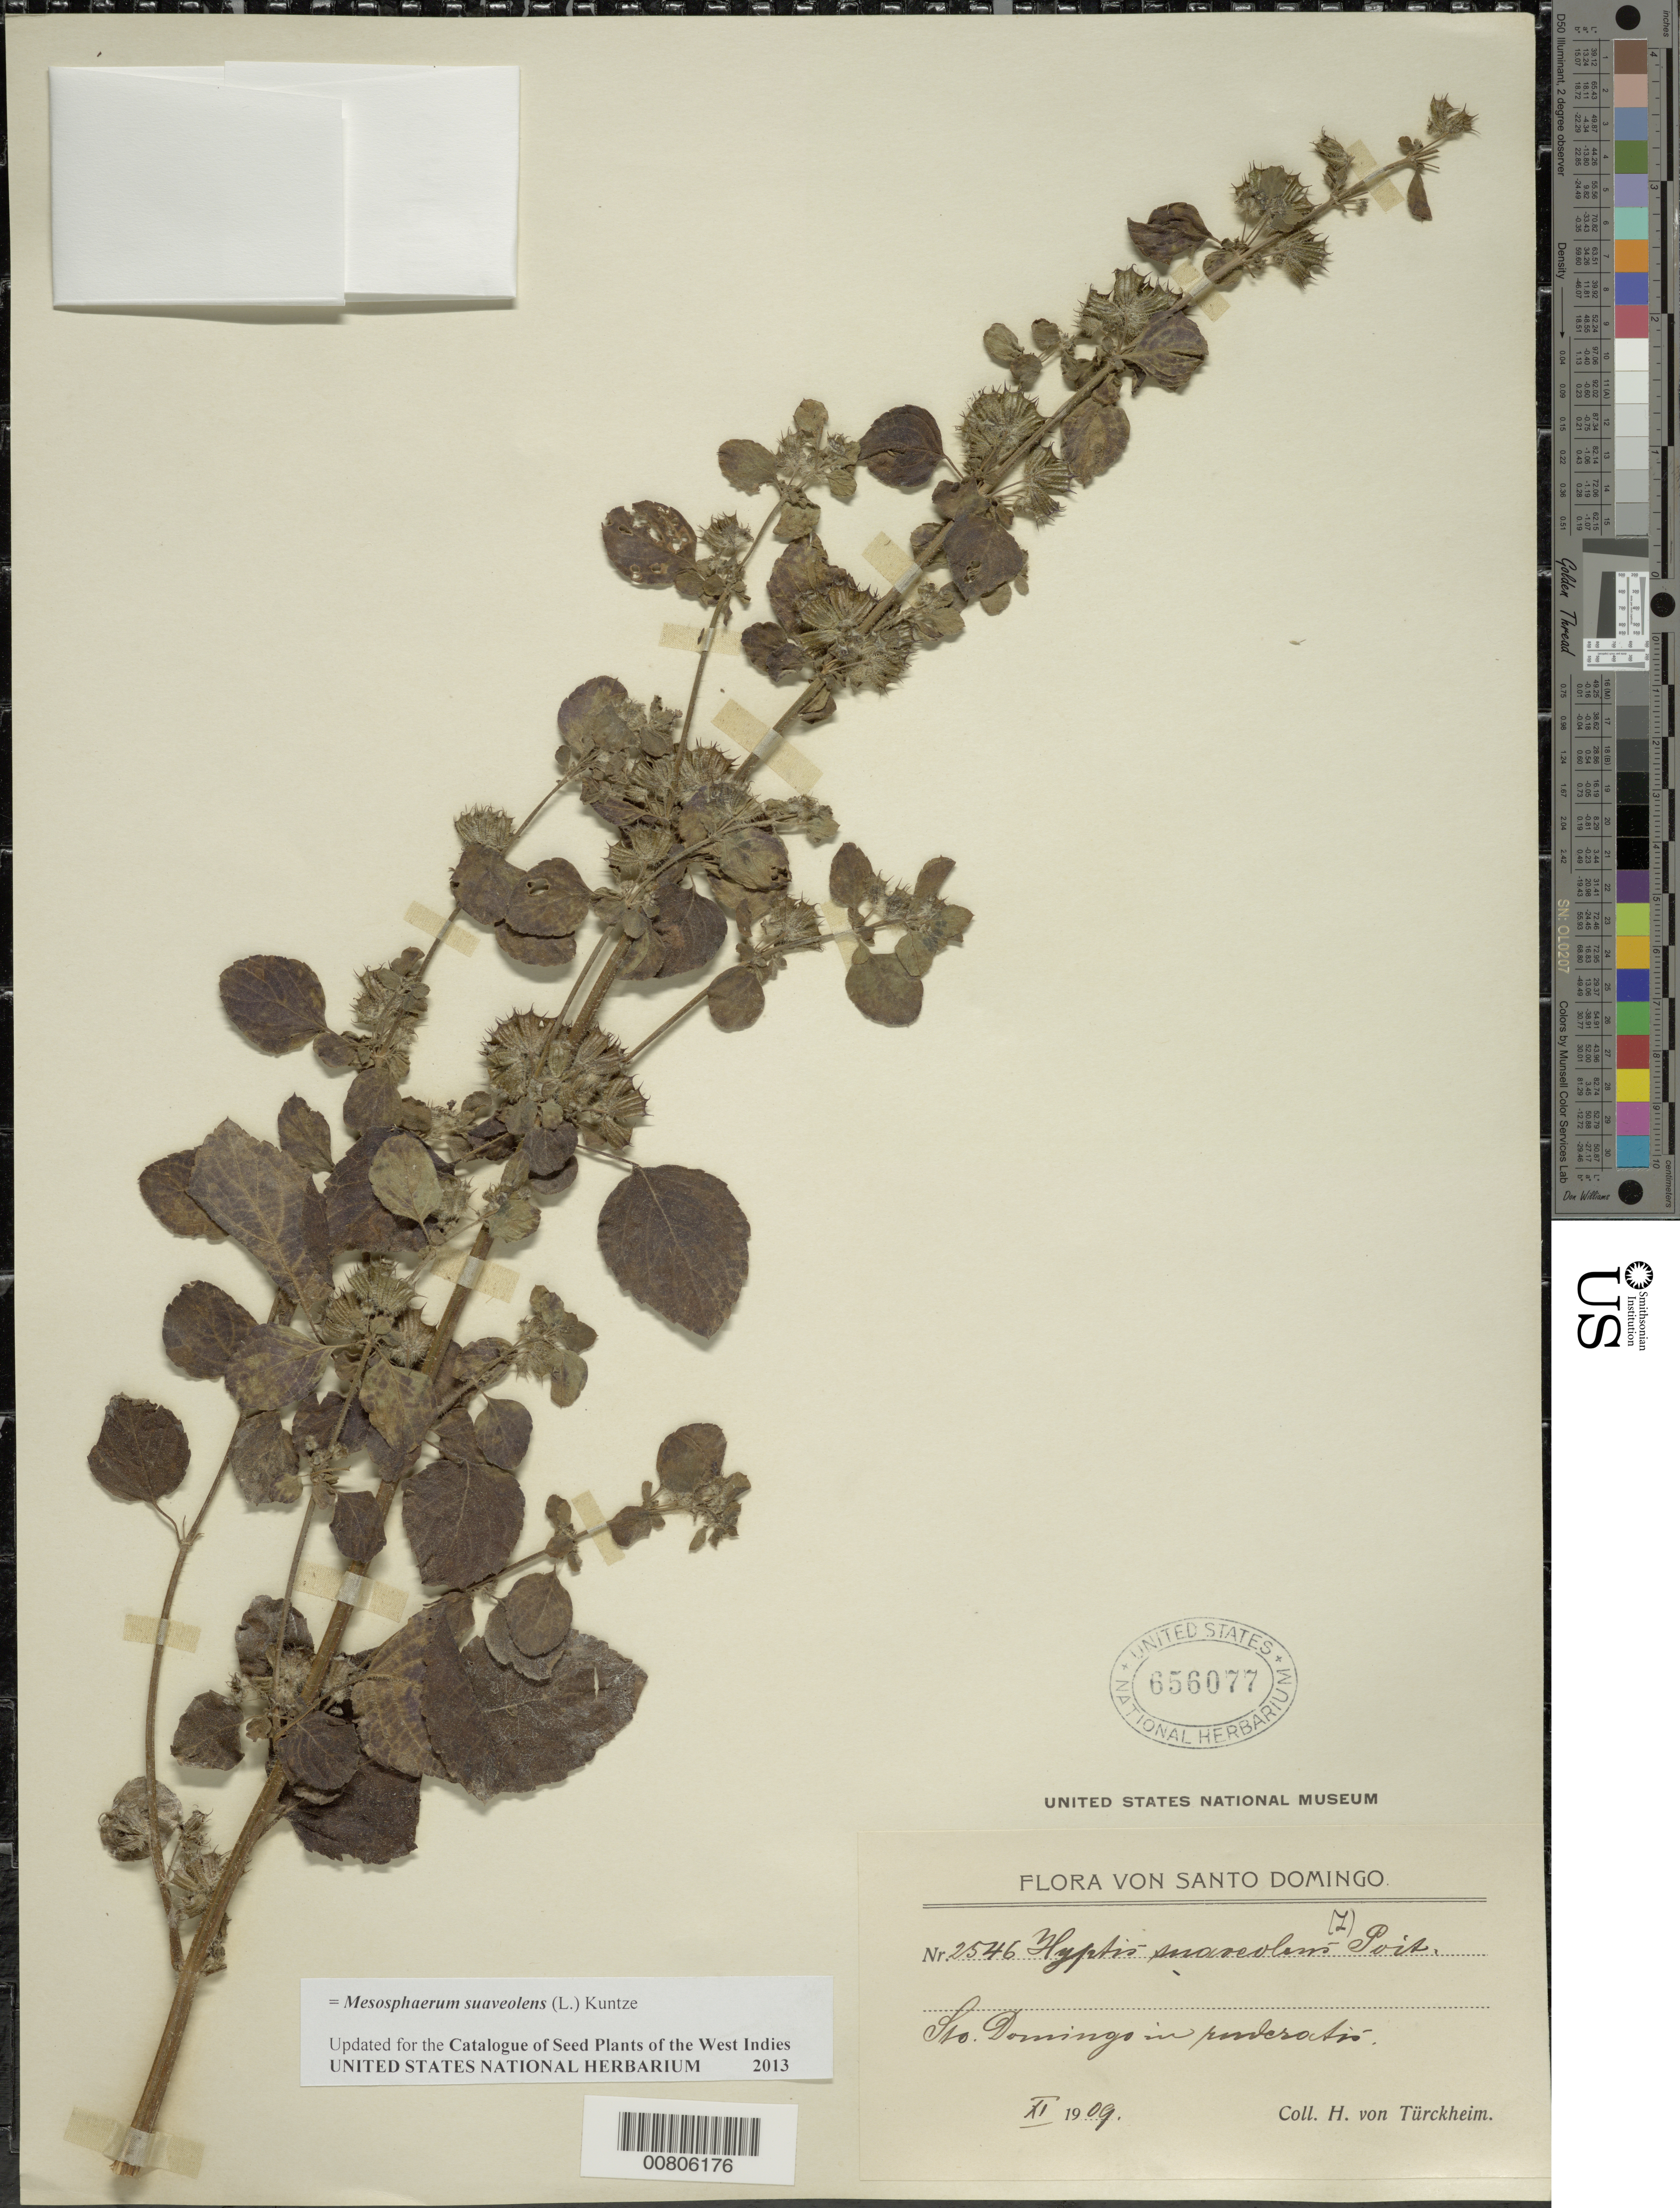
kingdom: Plantae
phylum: Tracheophyta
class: Magnoliopsida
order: Lamiales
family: Lamiaceae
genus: Mesosphaerum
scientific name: Mesosphaerum suaveolens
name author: (L.) Kuntze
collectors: H. von Türckheim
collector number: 2546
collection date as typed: Nov 1909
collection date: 1909-11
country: Dominican Republic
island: Hispaniola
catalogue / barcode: US 656077